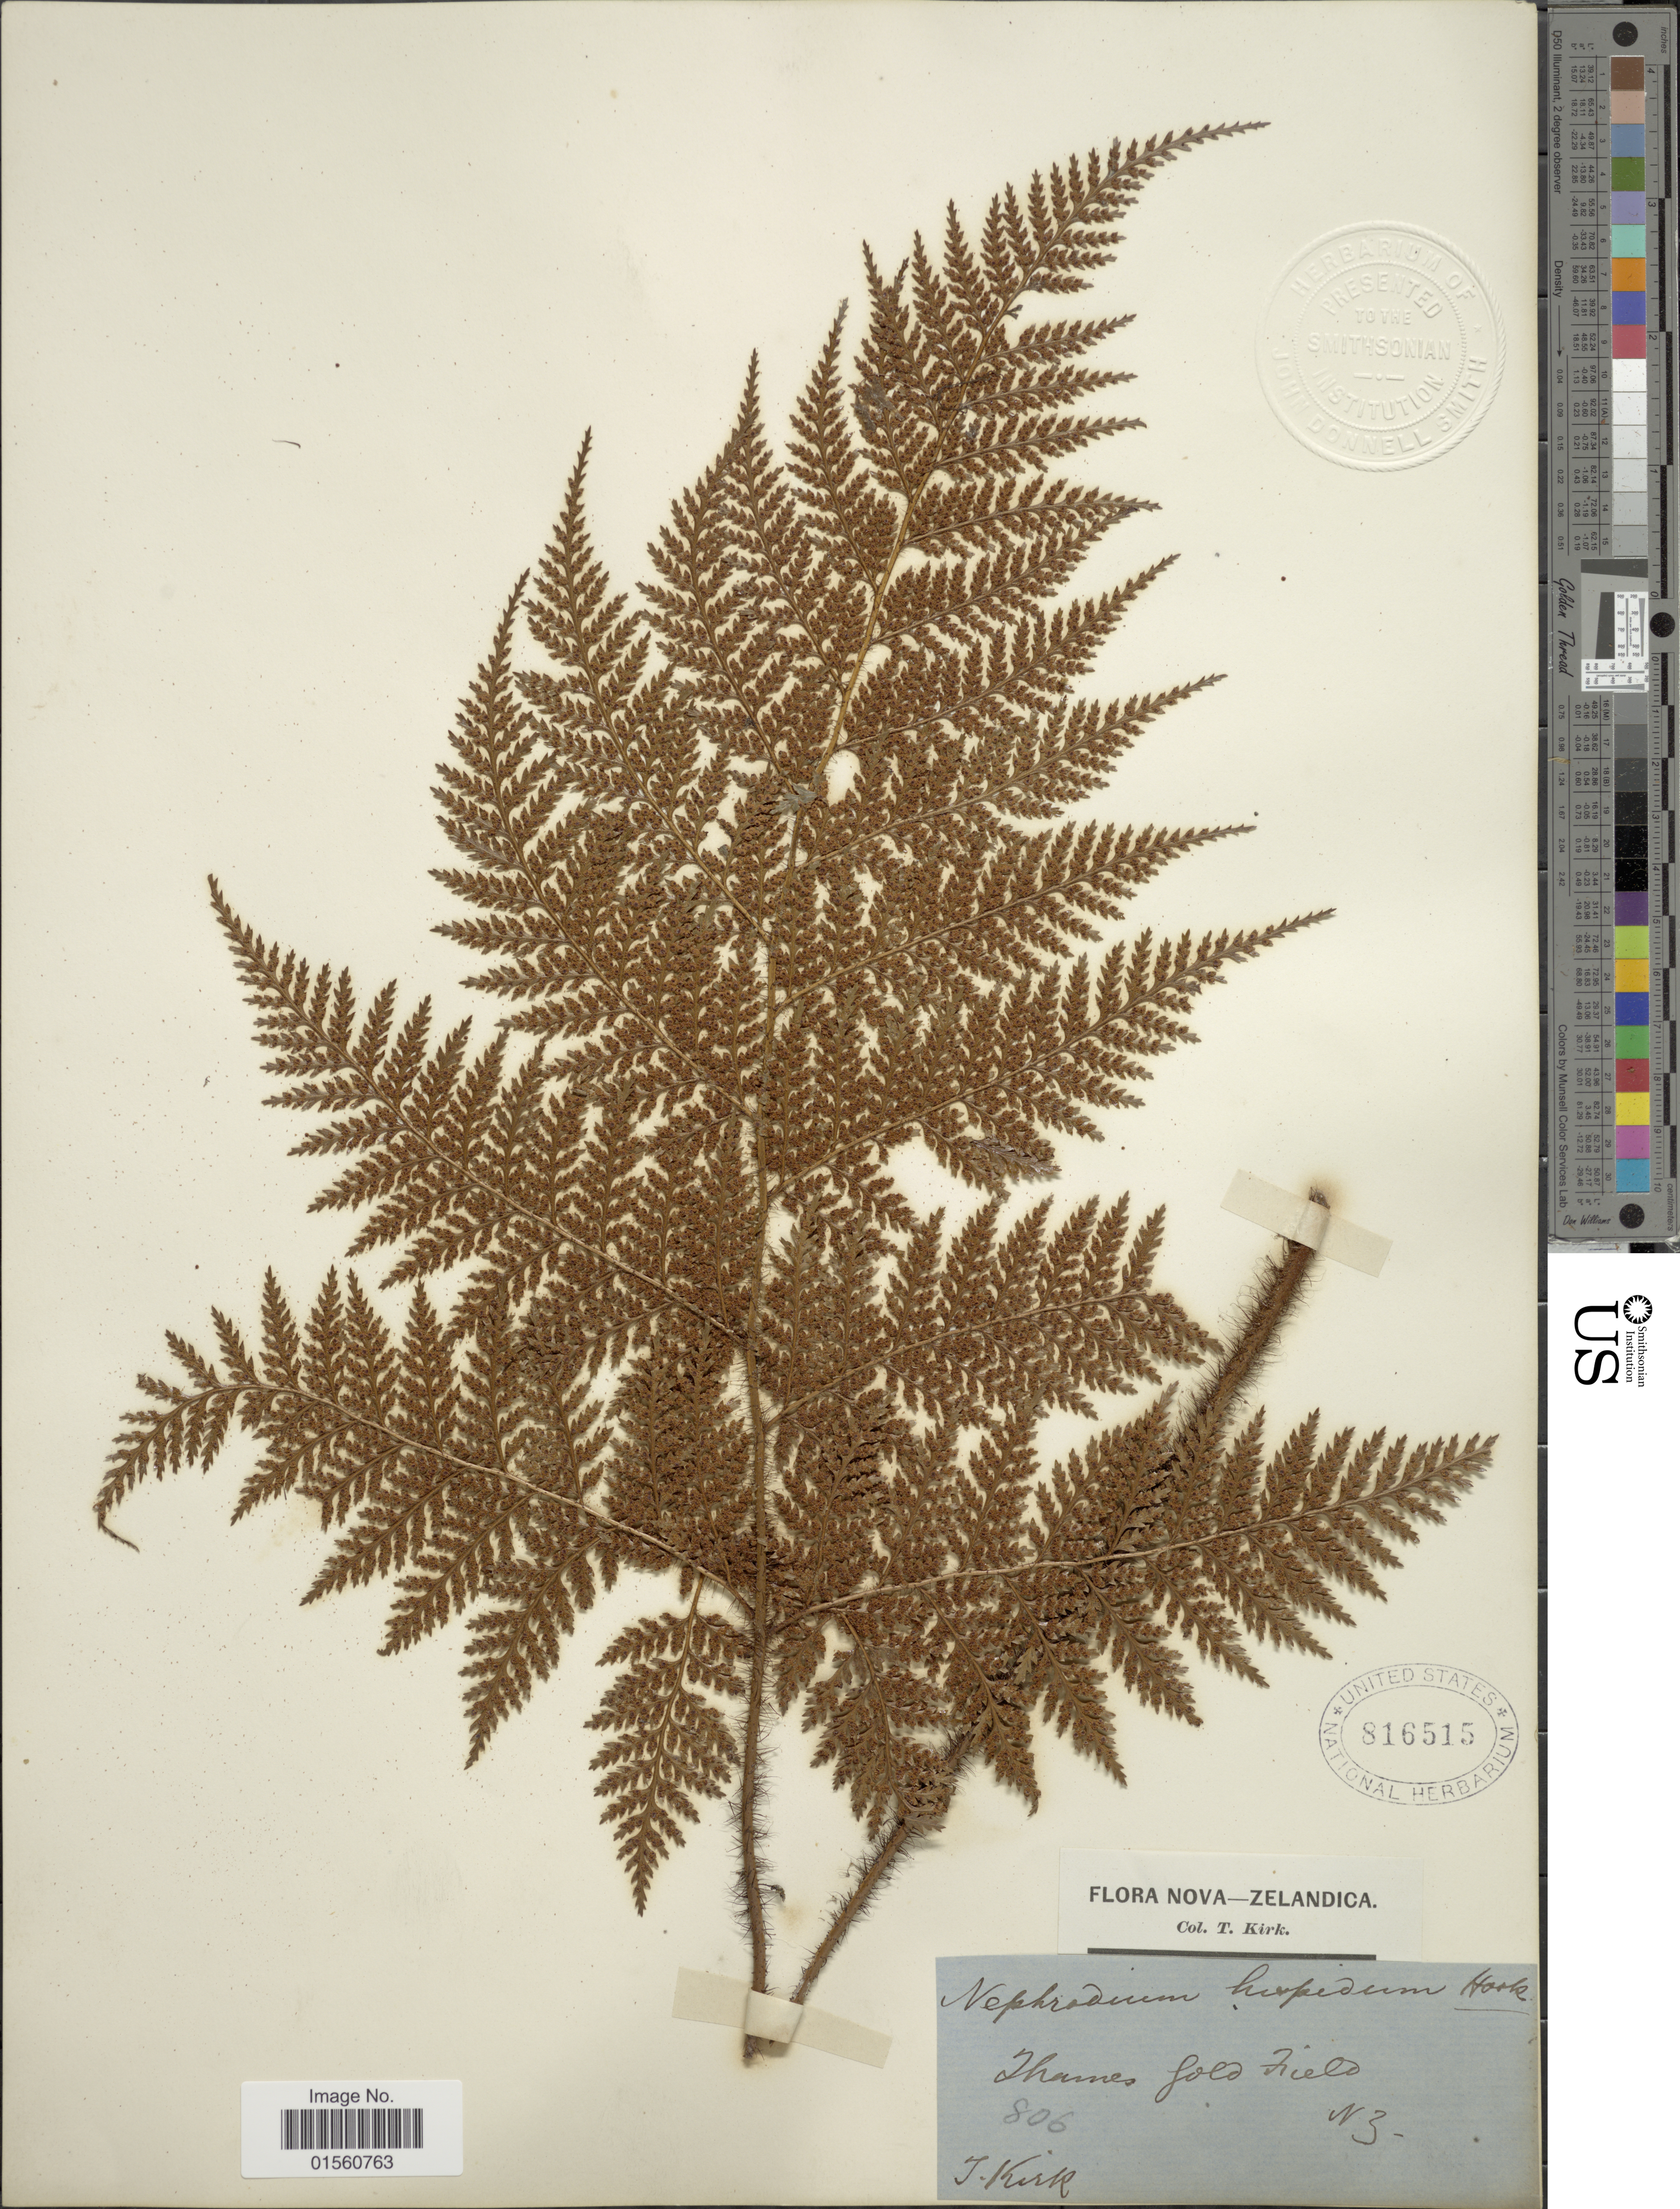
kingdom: Plantae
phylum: Tracheophyta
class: Polypodiopsida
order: Polypodiales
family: Dryopteridaceae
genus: Lastreopsis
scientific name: Lastreopsis hispida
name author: (Sw.) Tindale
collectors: T. Kirk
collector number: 806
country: New Zealand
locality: Thames gold field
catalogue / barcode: US 816515